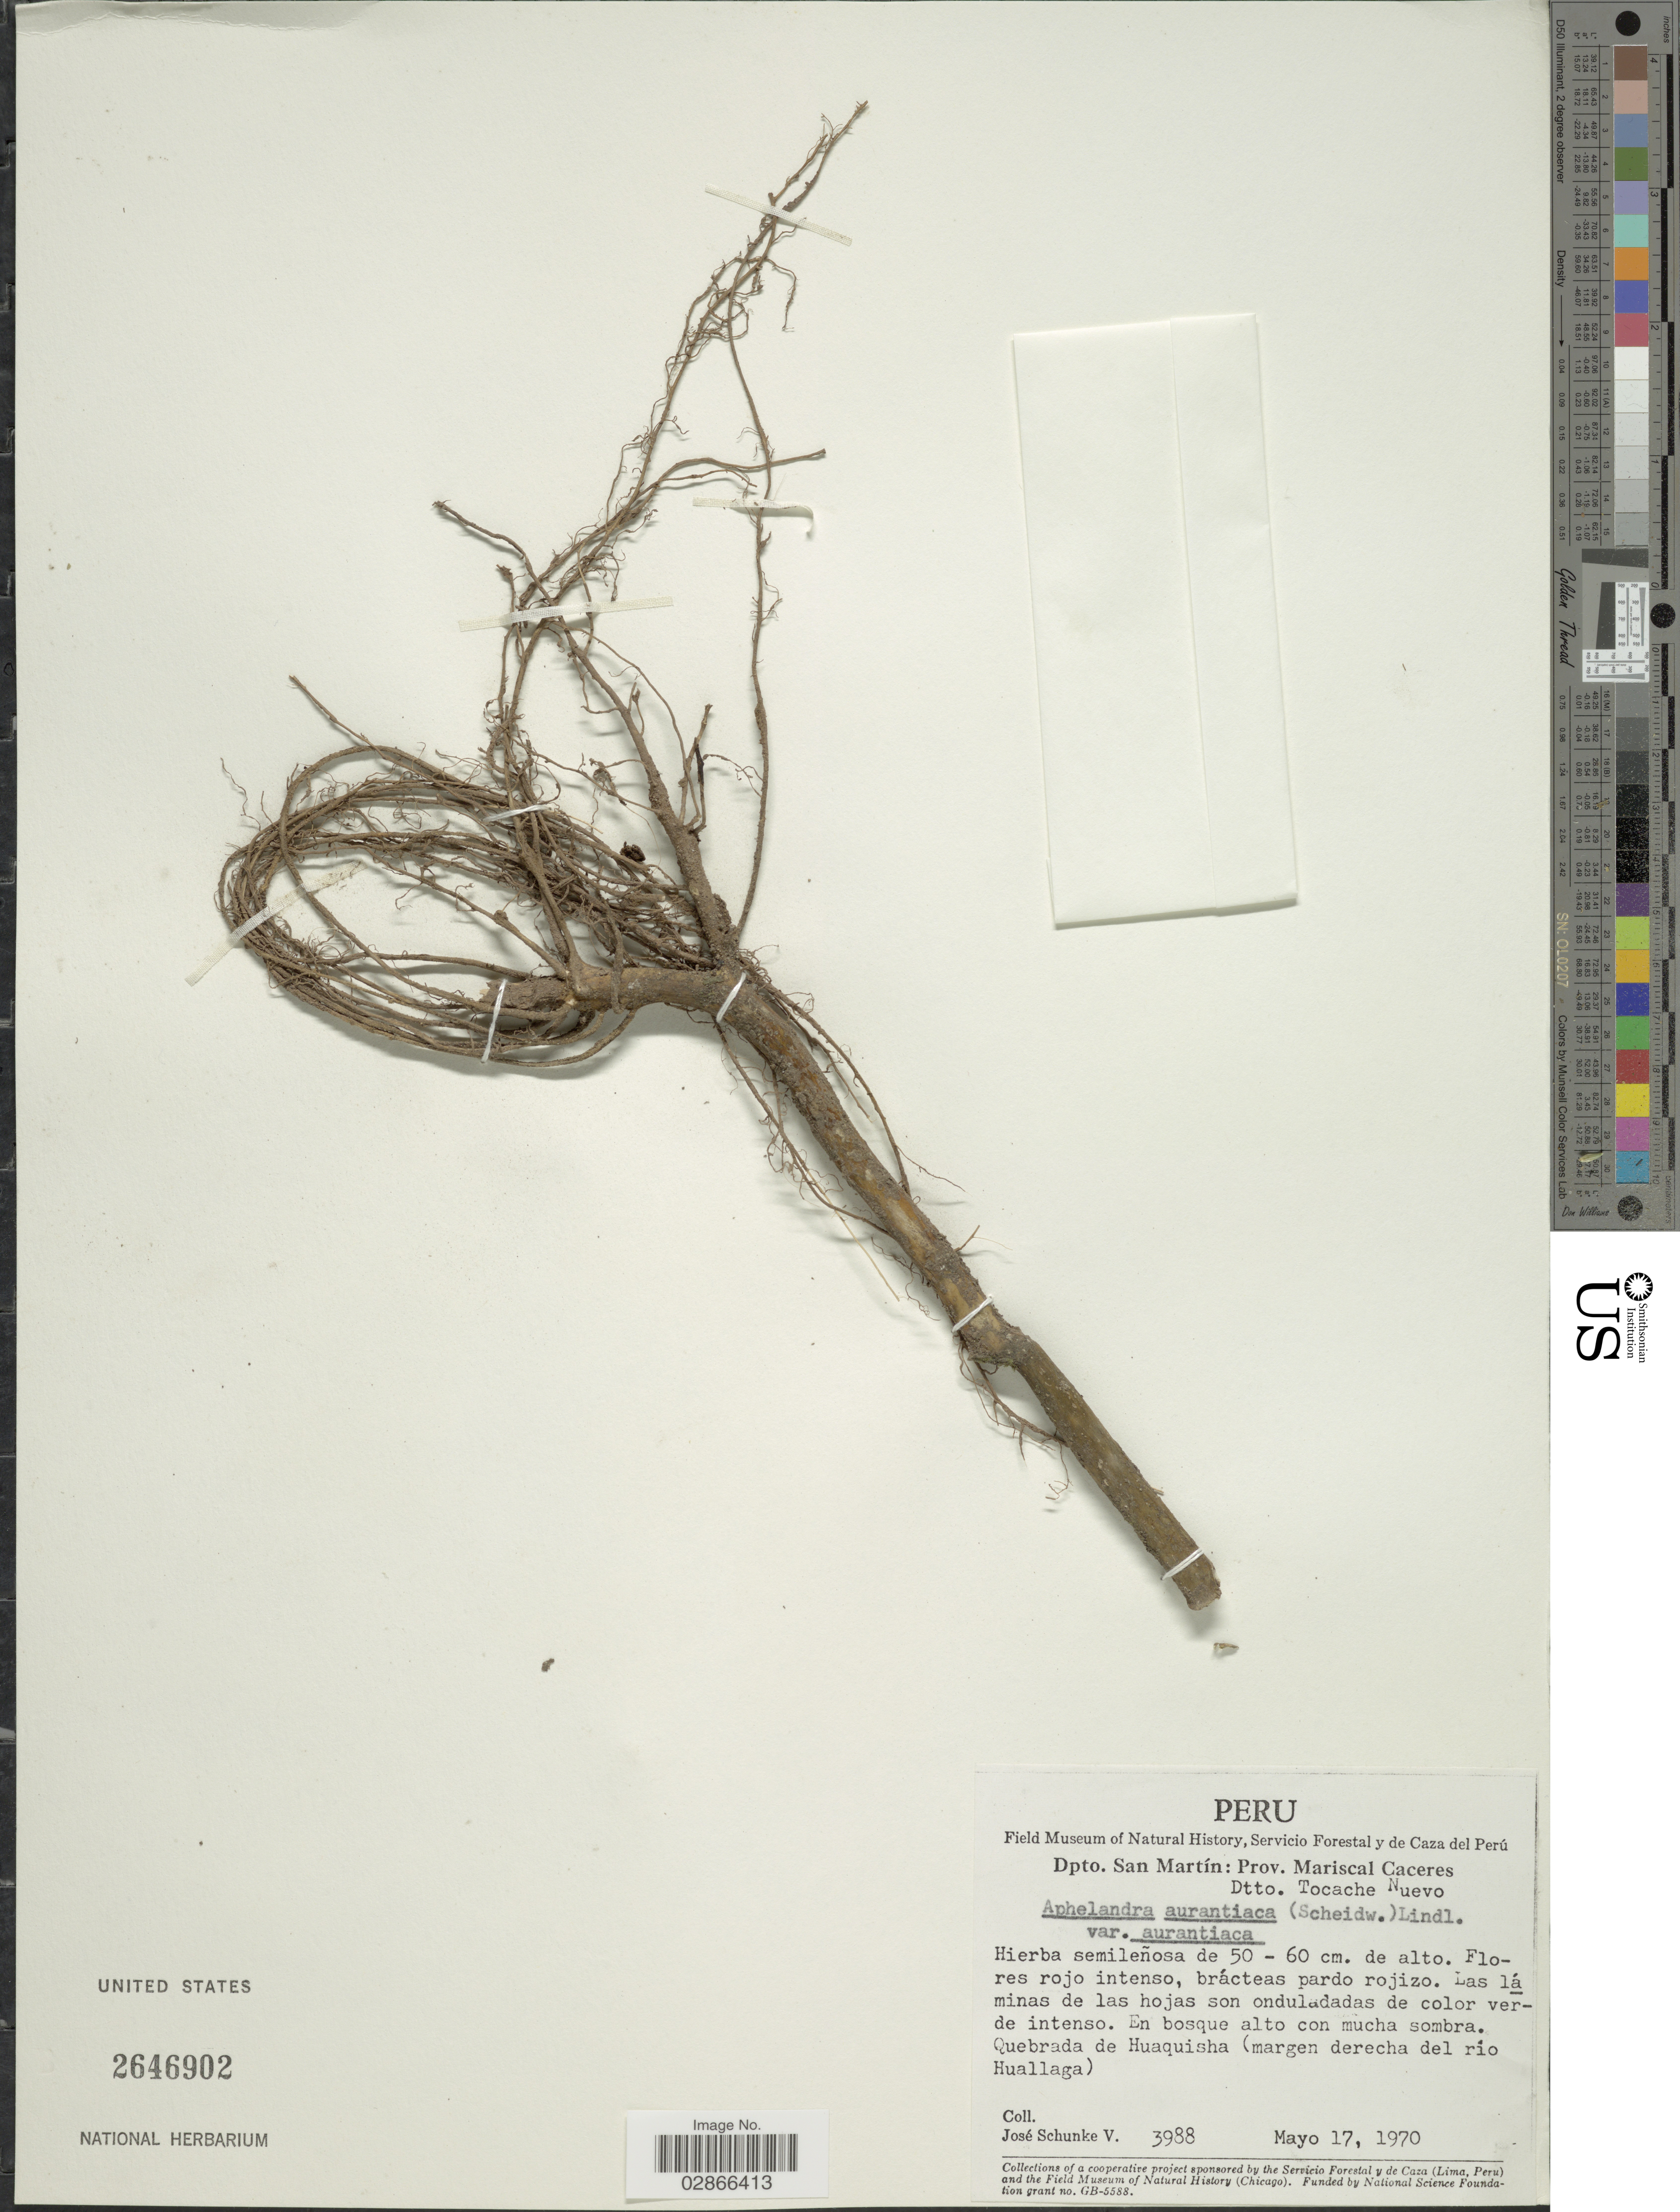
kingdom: Plantae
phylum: Tracheophyta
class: Magnoliopsida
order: Lamiales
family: Acanthaceae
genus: Aphelandra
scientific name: Aphelandra aurantiaca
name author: (Scheidw.) Lindl.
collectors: J. Schunke Vigo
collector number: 3988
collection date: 1970-05-17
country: Peru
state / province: San Martín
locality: Dpto. San Martín: Prov. Mariscal Caceres. Dtto. Tocache Nuevo. Quebrada de Huaquisha (margen derecha del rio Huallaga).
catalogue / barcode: US 2646902